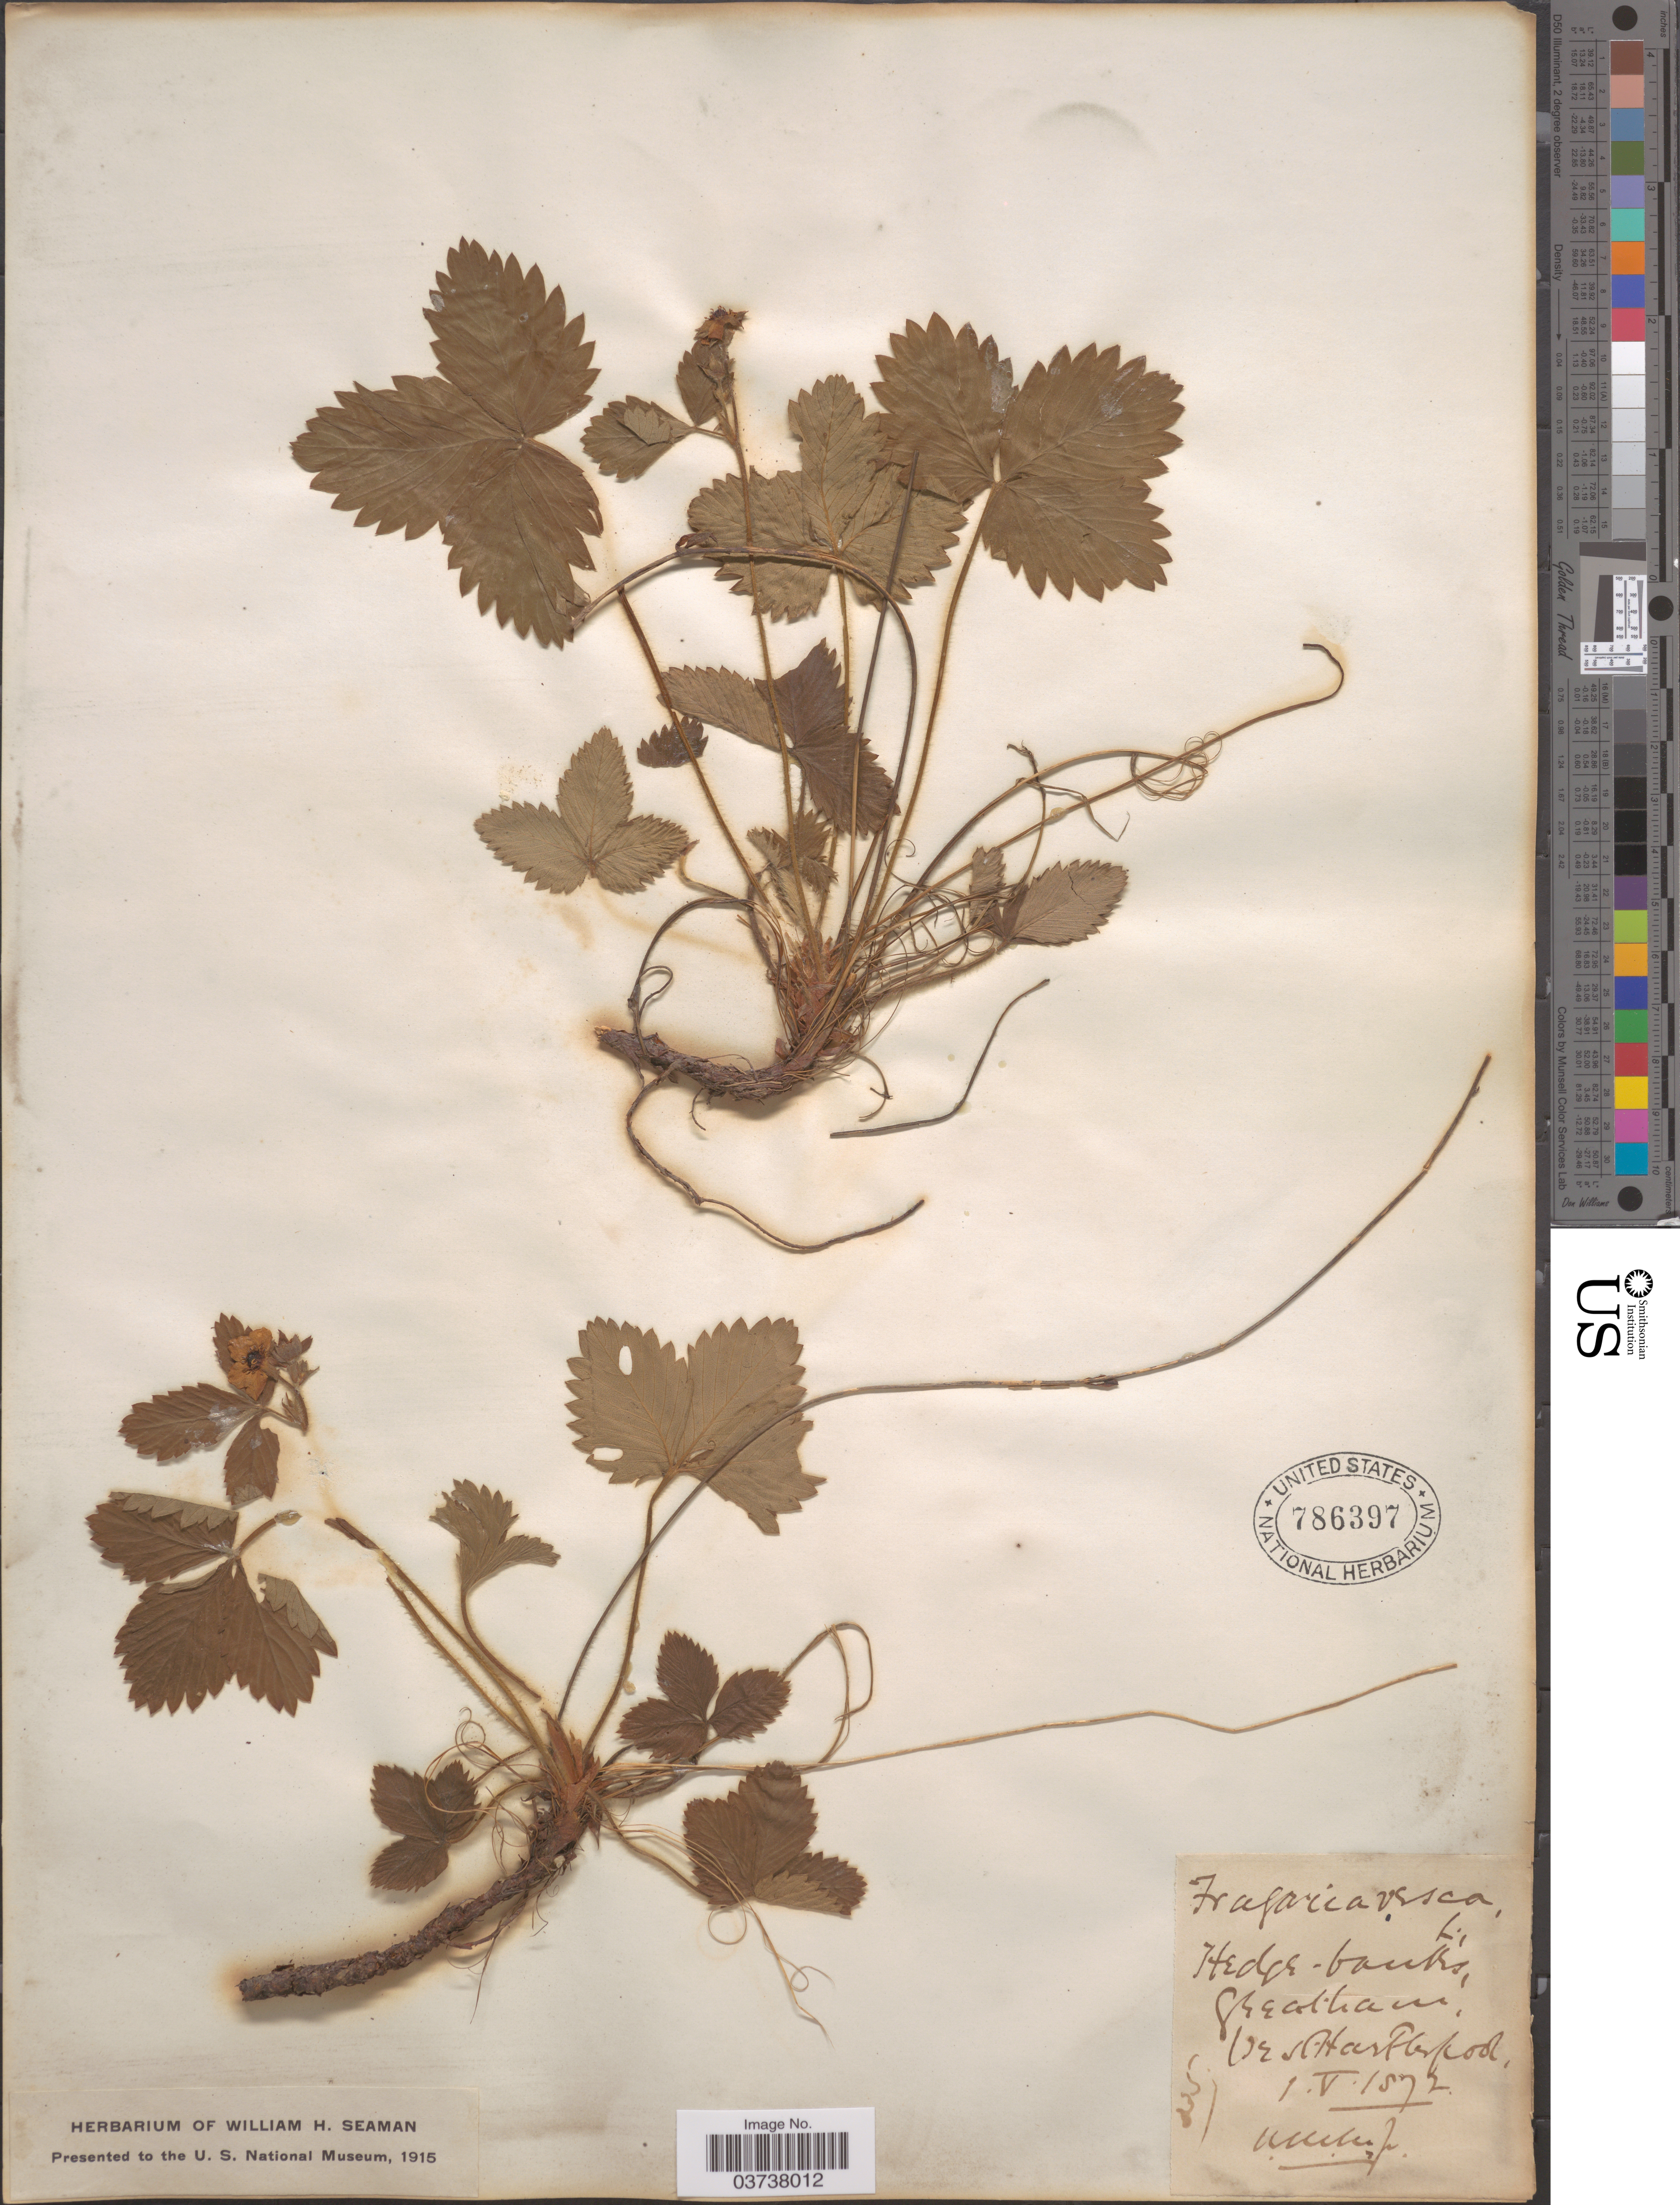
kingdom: Plantae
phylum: Tracheophyta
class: Magnoliopsida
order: Rosales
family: Rosaceae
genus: Fragaria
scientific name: Fragaria vesca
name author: L.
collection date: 1872-05-01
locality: De Scharterford. [interpreted]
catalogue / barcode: US 786397